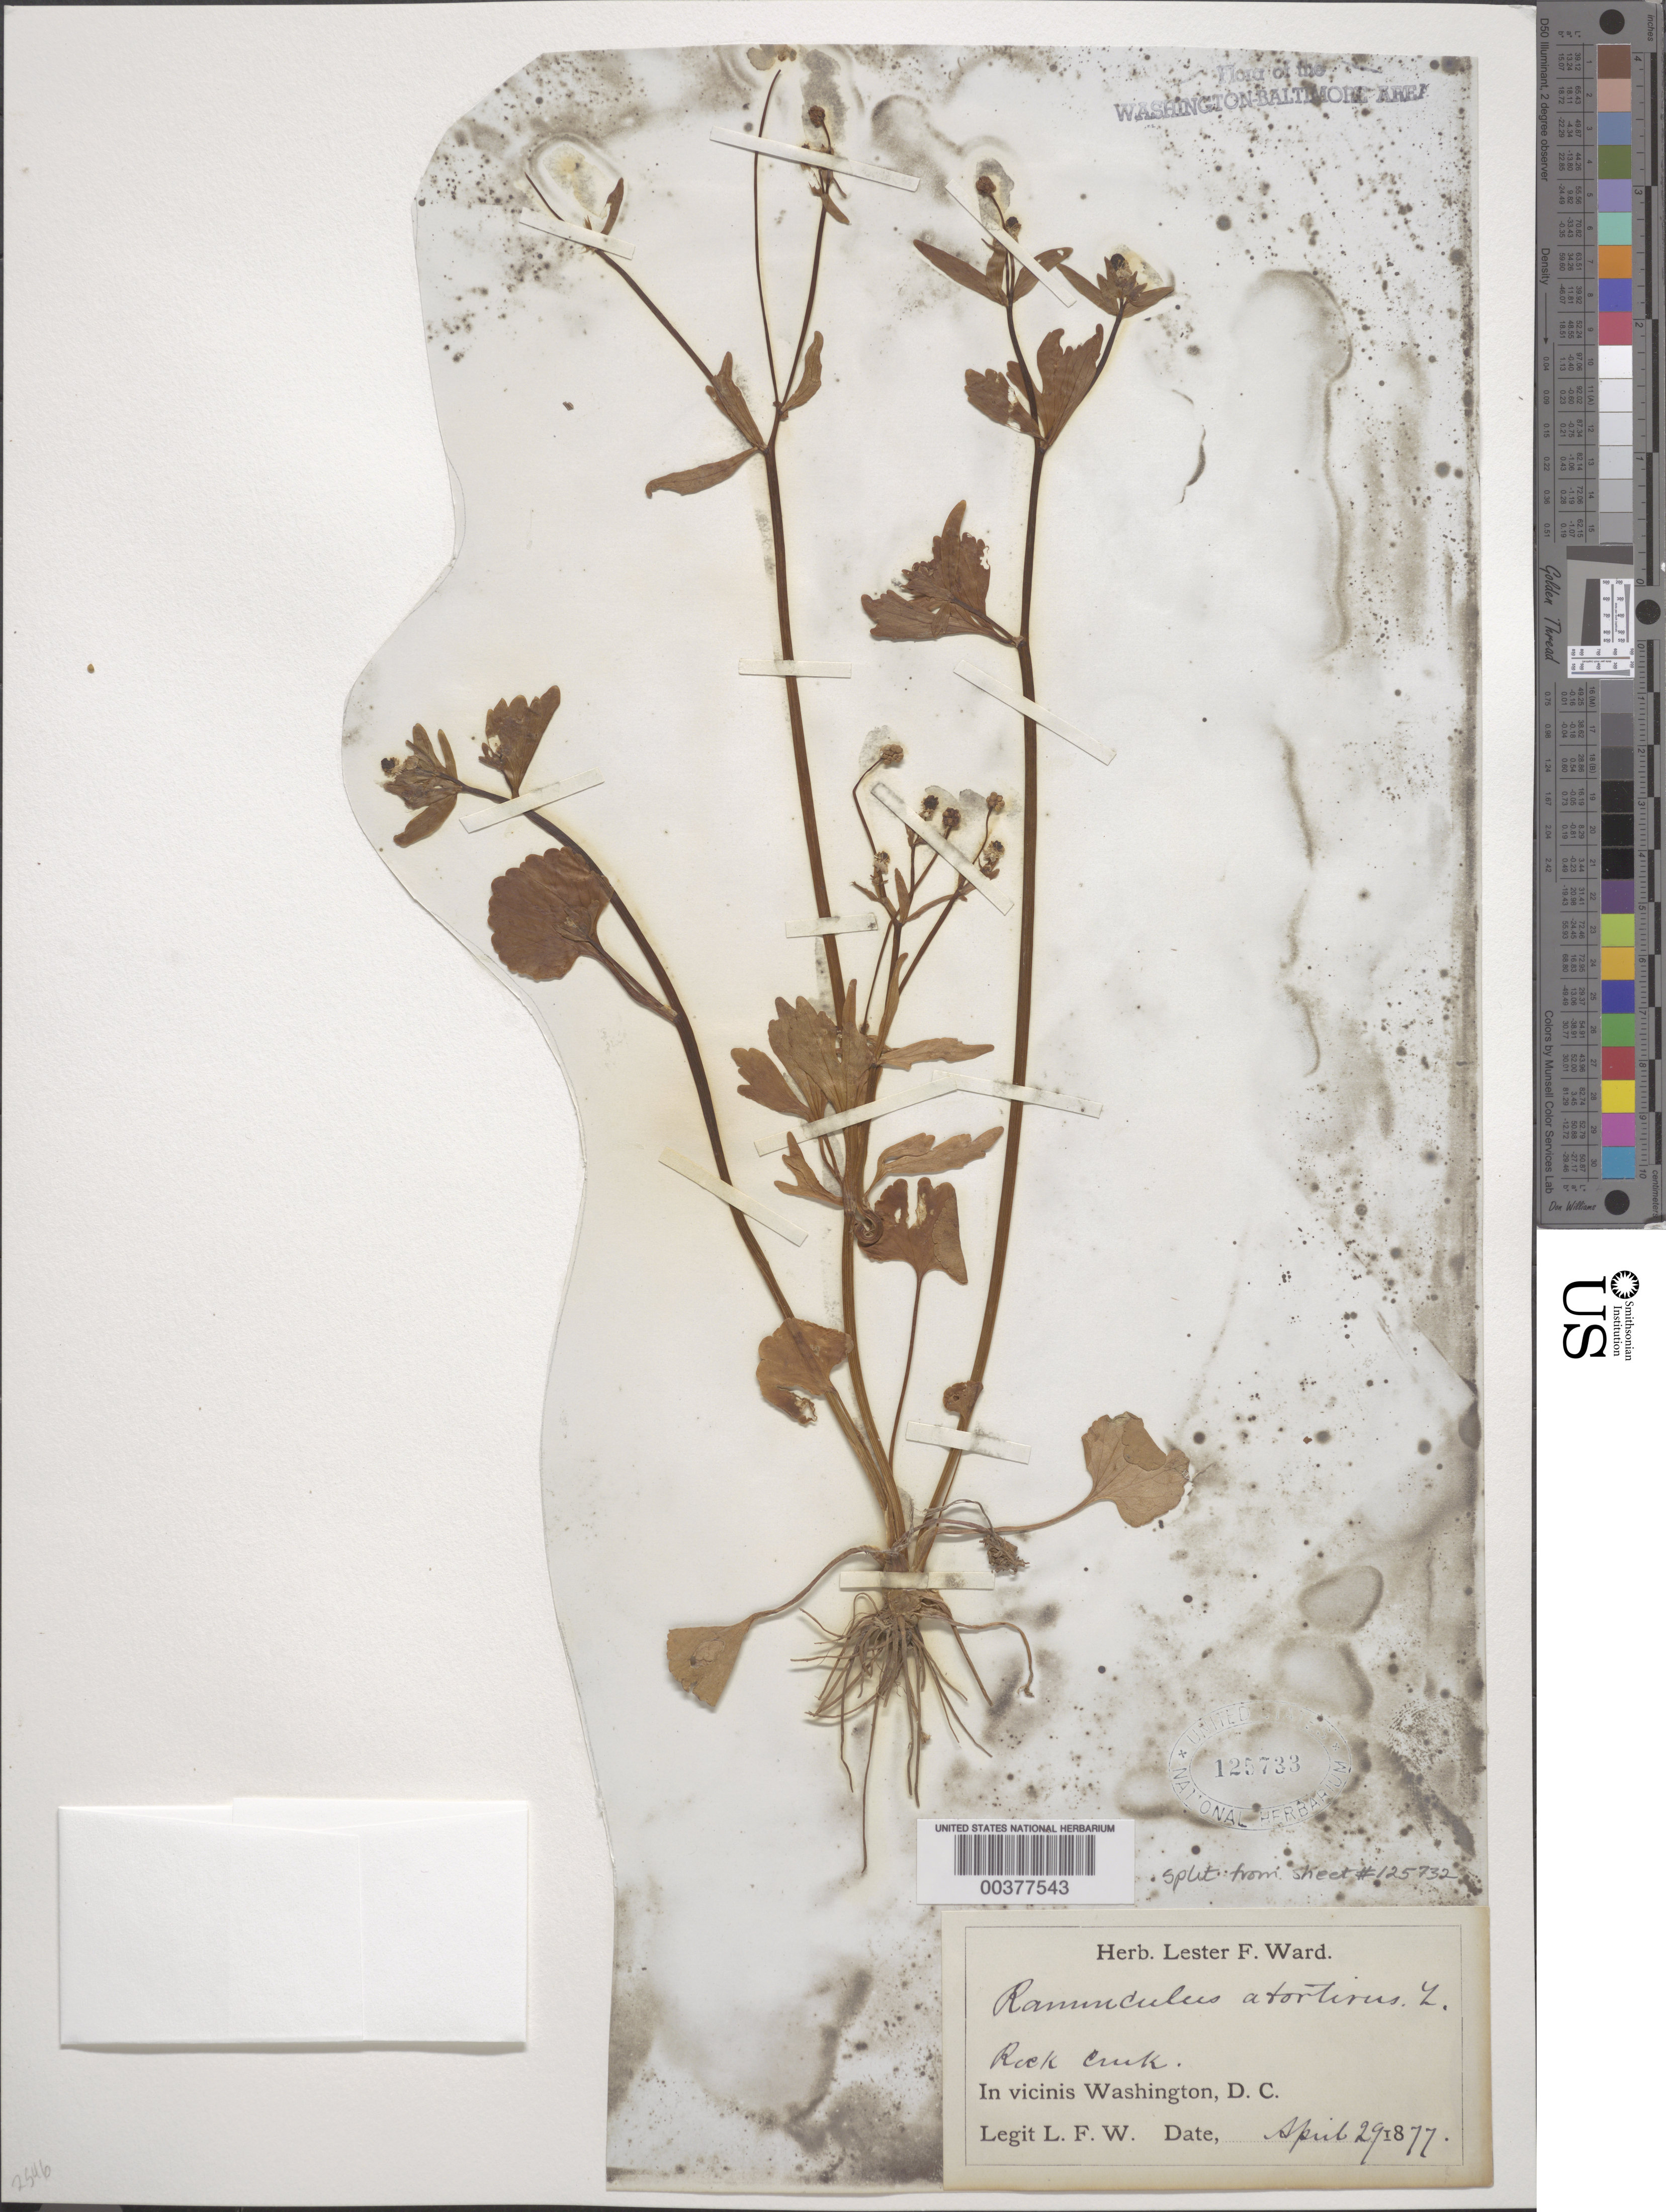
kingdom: Plantae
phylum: Tracheophyta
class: Magnoliopsida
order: Ranunculales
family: Ranunculaceae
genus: Ranunculus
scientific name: Ranunculus abortivus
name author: L.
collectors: L. F. Ward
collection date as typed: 29 Apr 1877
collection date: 1877-04-29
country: United States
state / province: District of Columbia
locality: Rock Creek Rock Creek Park and Vicinity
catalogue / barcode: US 125733